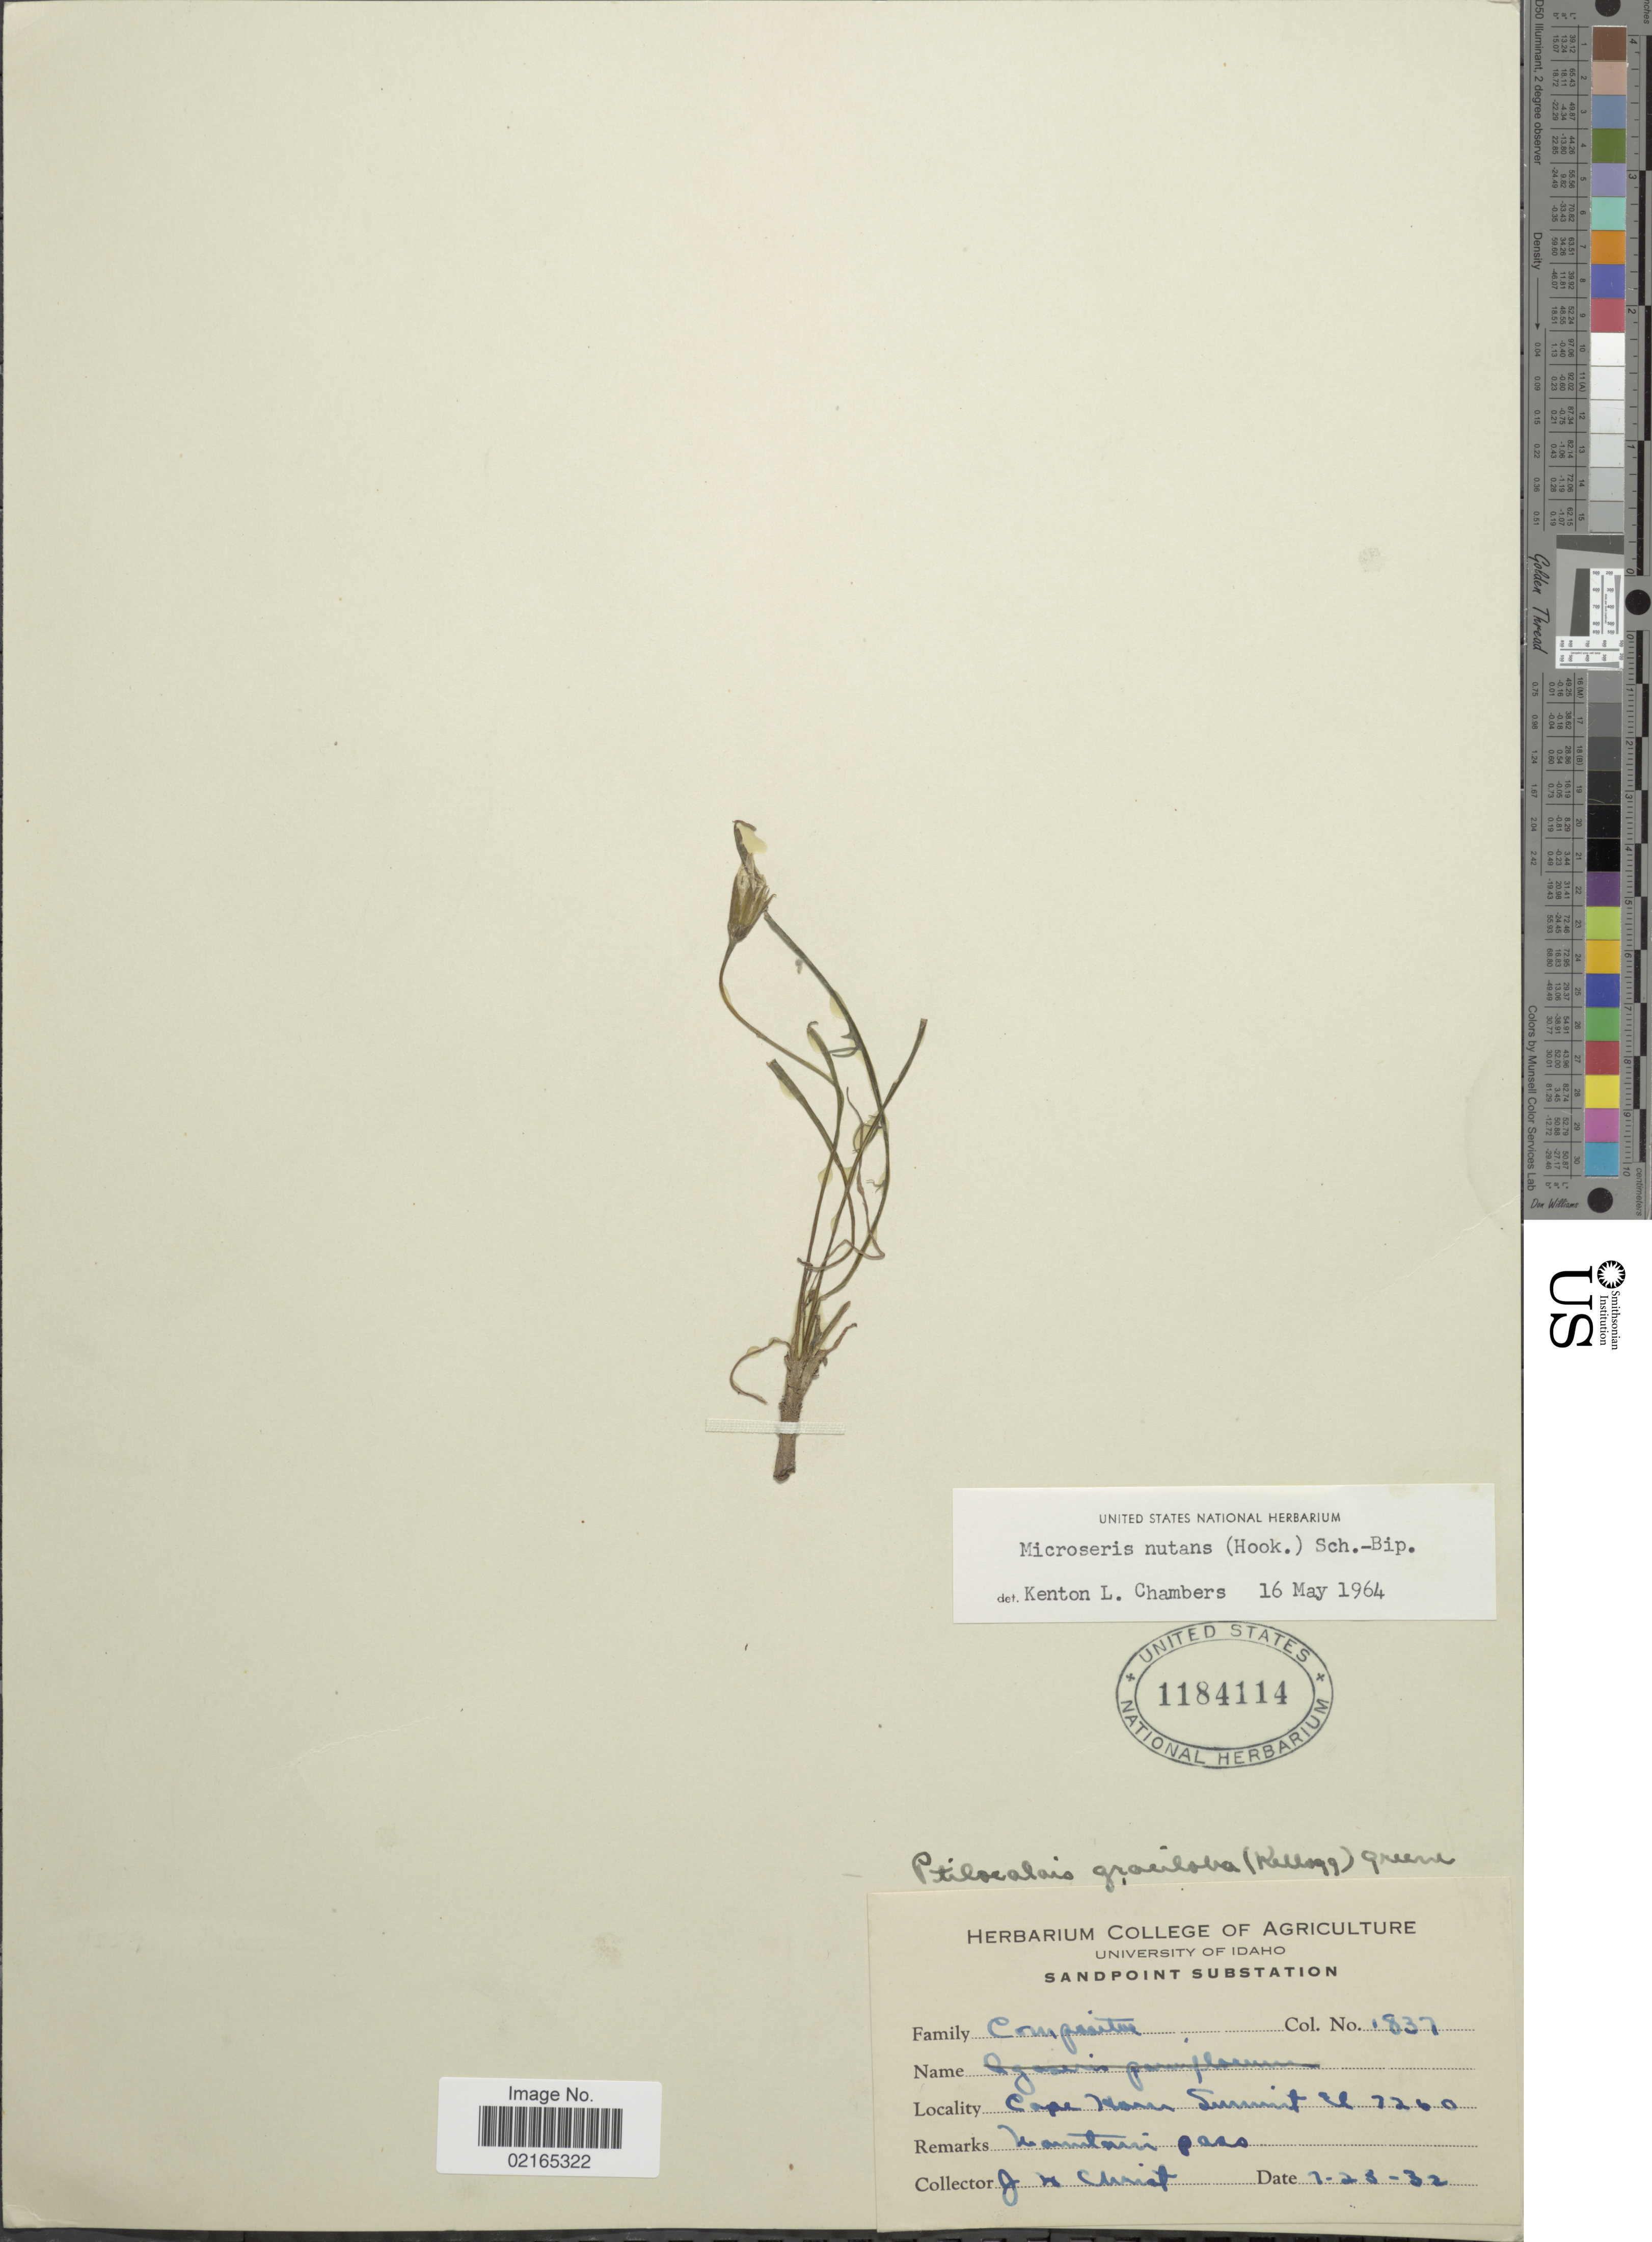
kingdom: Plantae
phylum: Tracheophyta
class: Magnoliopsida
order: Asterales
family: Asteraceae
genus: Microseris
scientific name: Microseris nutans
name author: (Hook.) Sch. Bip.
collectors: J. H. Christ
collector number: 1837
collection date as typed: Transcribed d/m/y: 23/7/32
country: United States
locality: Cape Horn Summit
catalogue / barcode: US 1184114